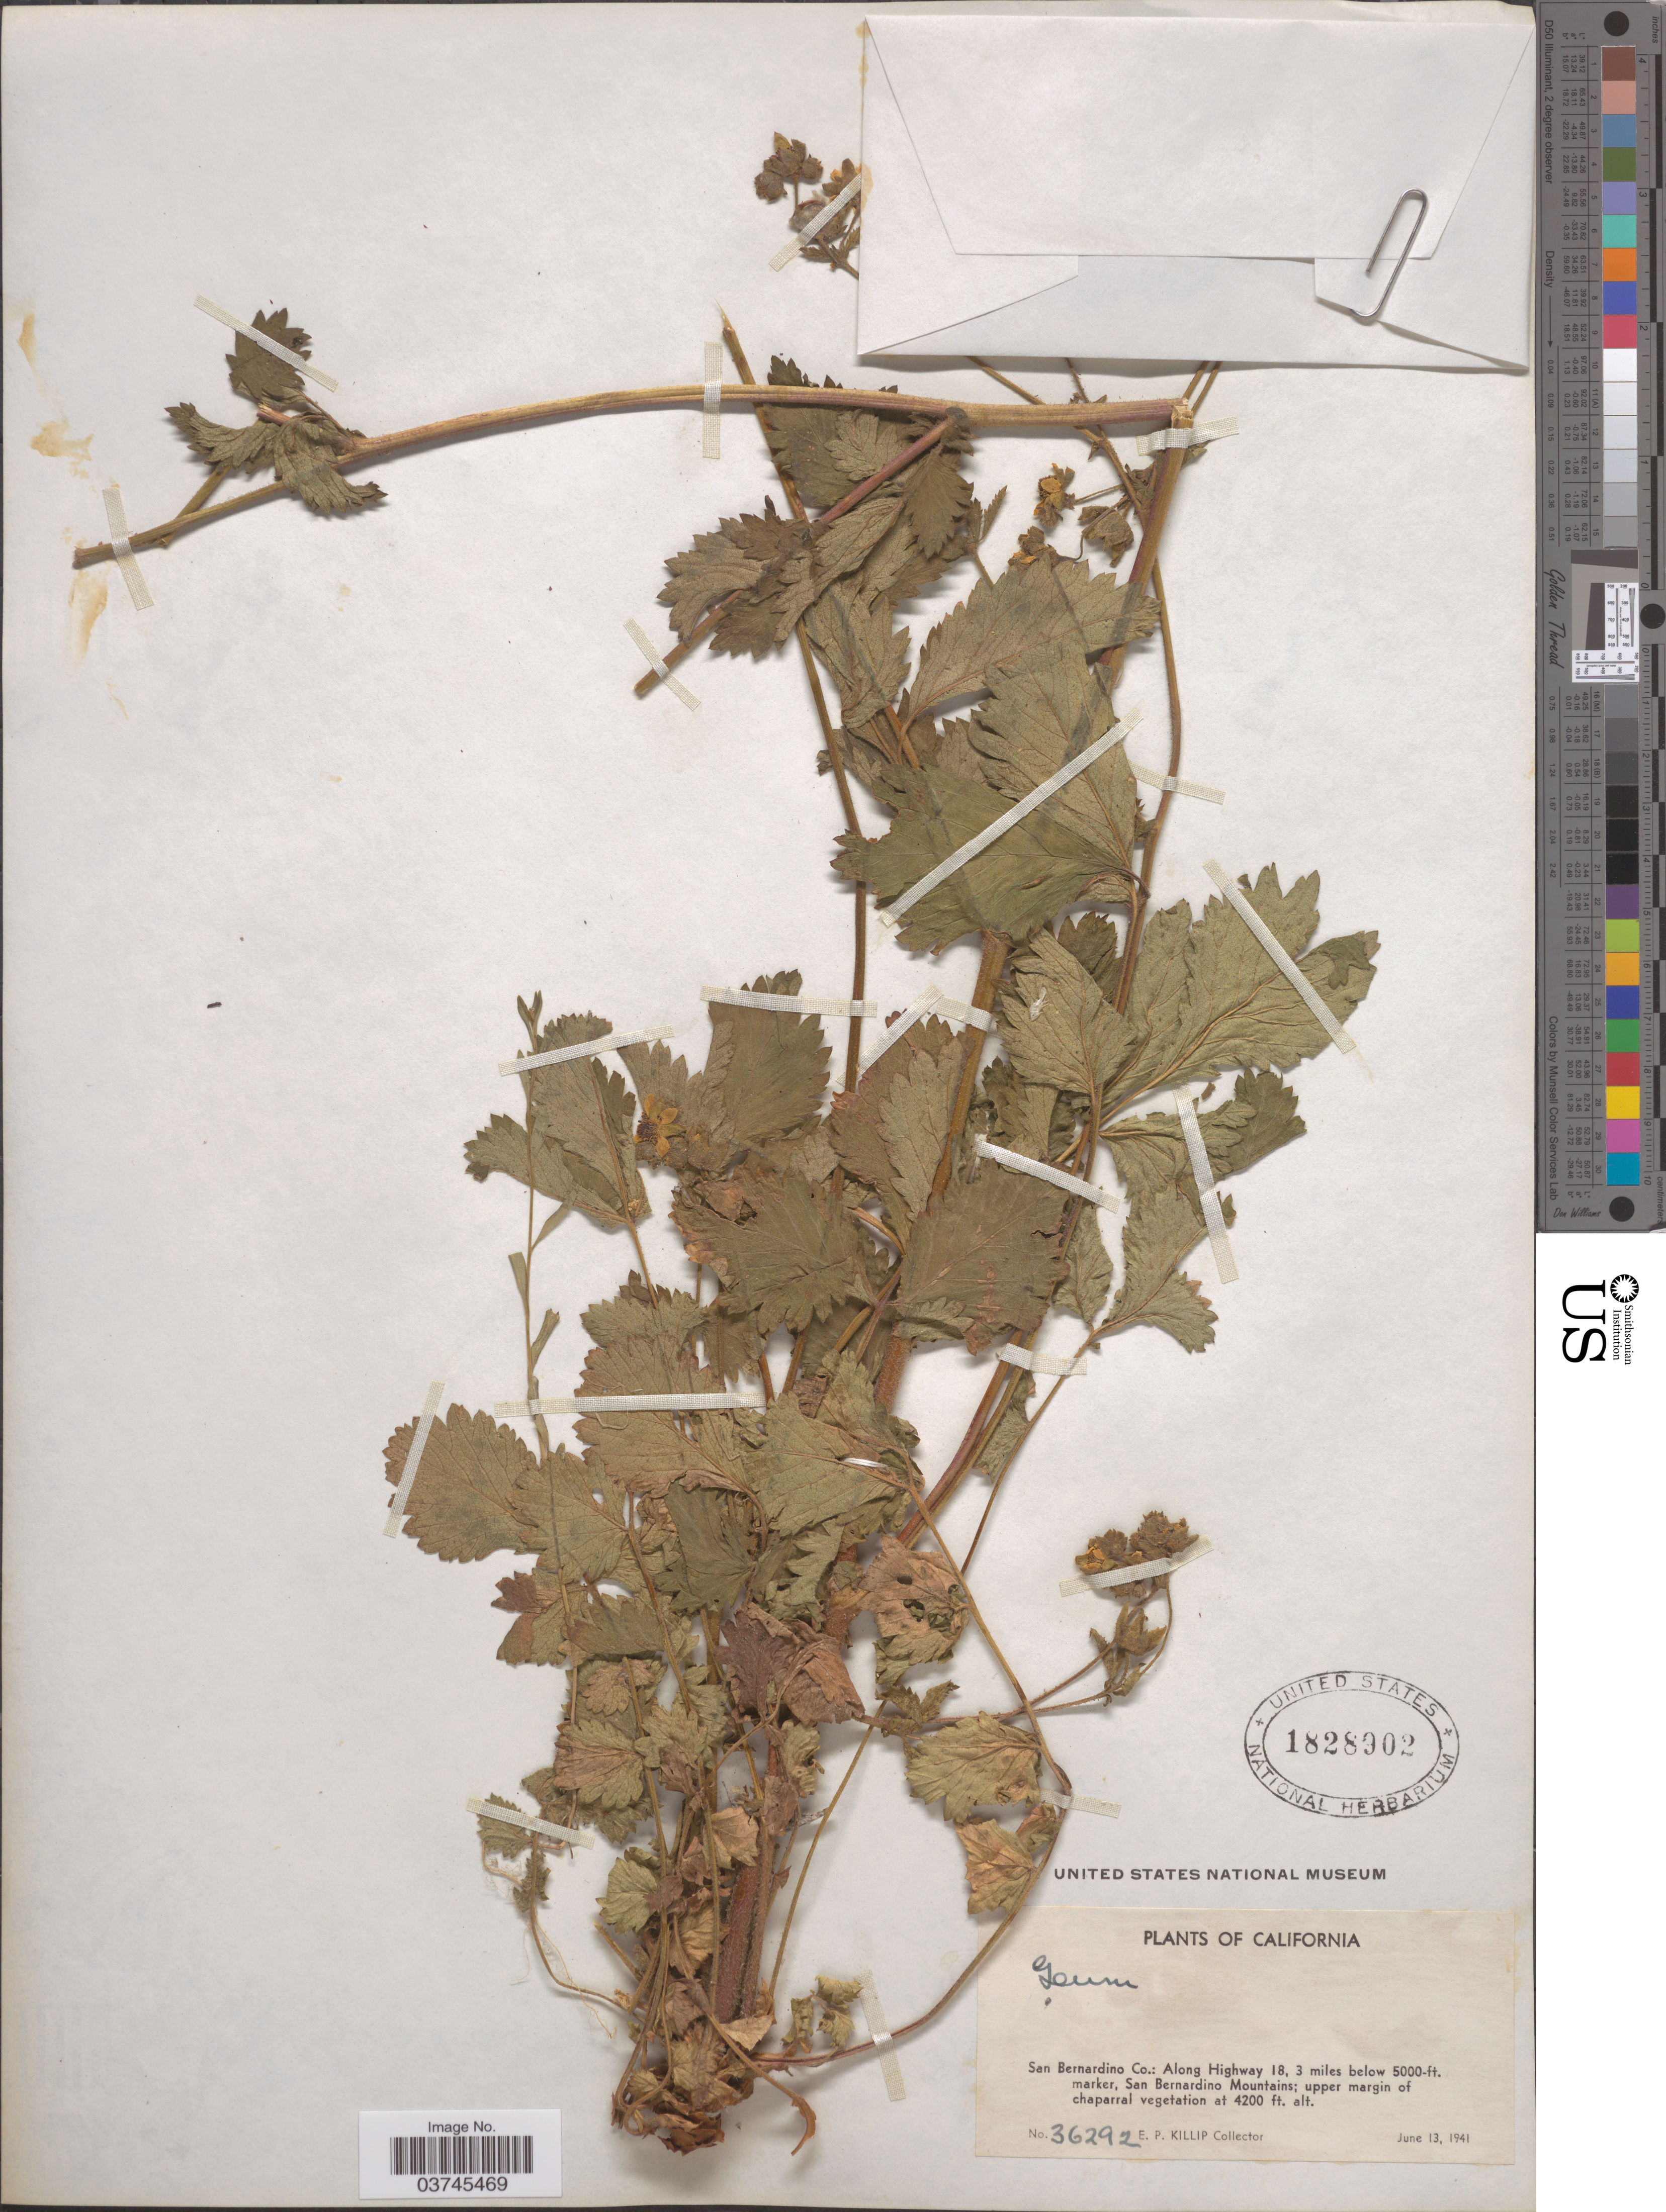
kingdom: Plantae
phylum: Tracheophyta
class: Magnoliopsida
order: Rosales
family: Rosaceae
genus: Drymocallis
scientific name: Drymocallis sp.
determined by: Strong, Mark T., (BOT), Smithsonian Institution - National Museum of Natural History (UNITED STATES)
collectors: E. P. Killip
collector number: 36292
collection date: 1941-06-13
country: United States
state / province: California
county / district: San Bernardino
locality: San Bernardino Co.: Along Highway 18, 3 miles below 5000-ft. marker, San Bernardino Mountains.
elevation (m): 1280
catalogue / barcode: US 1828902